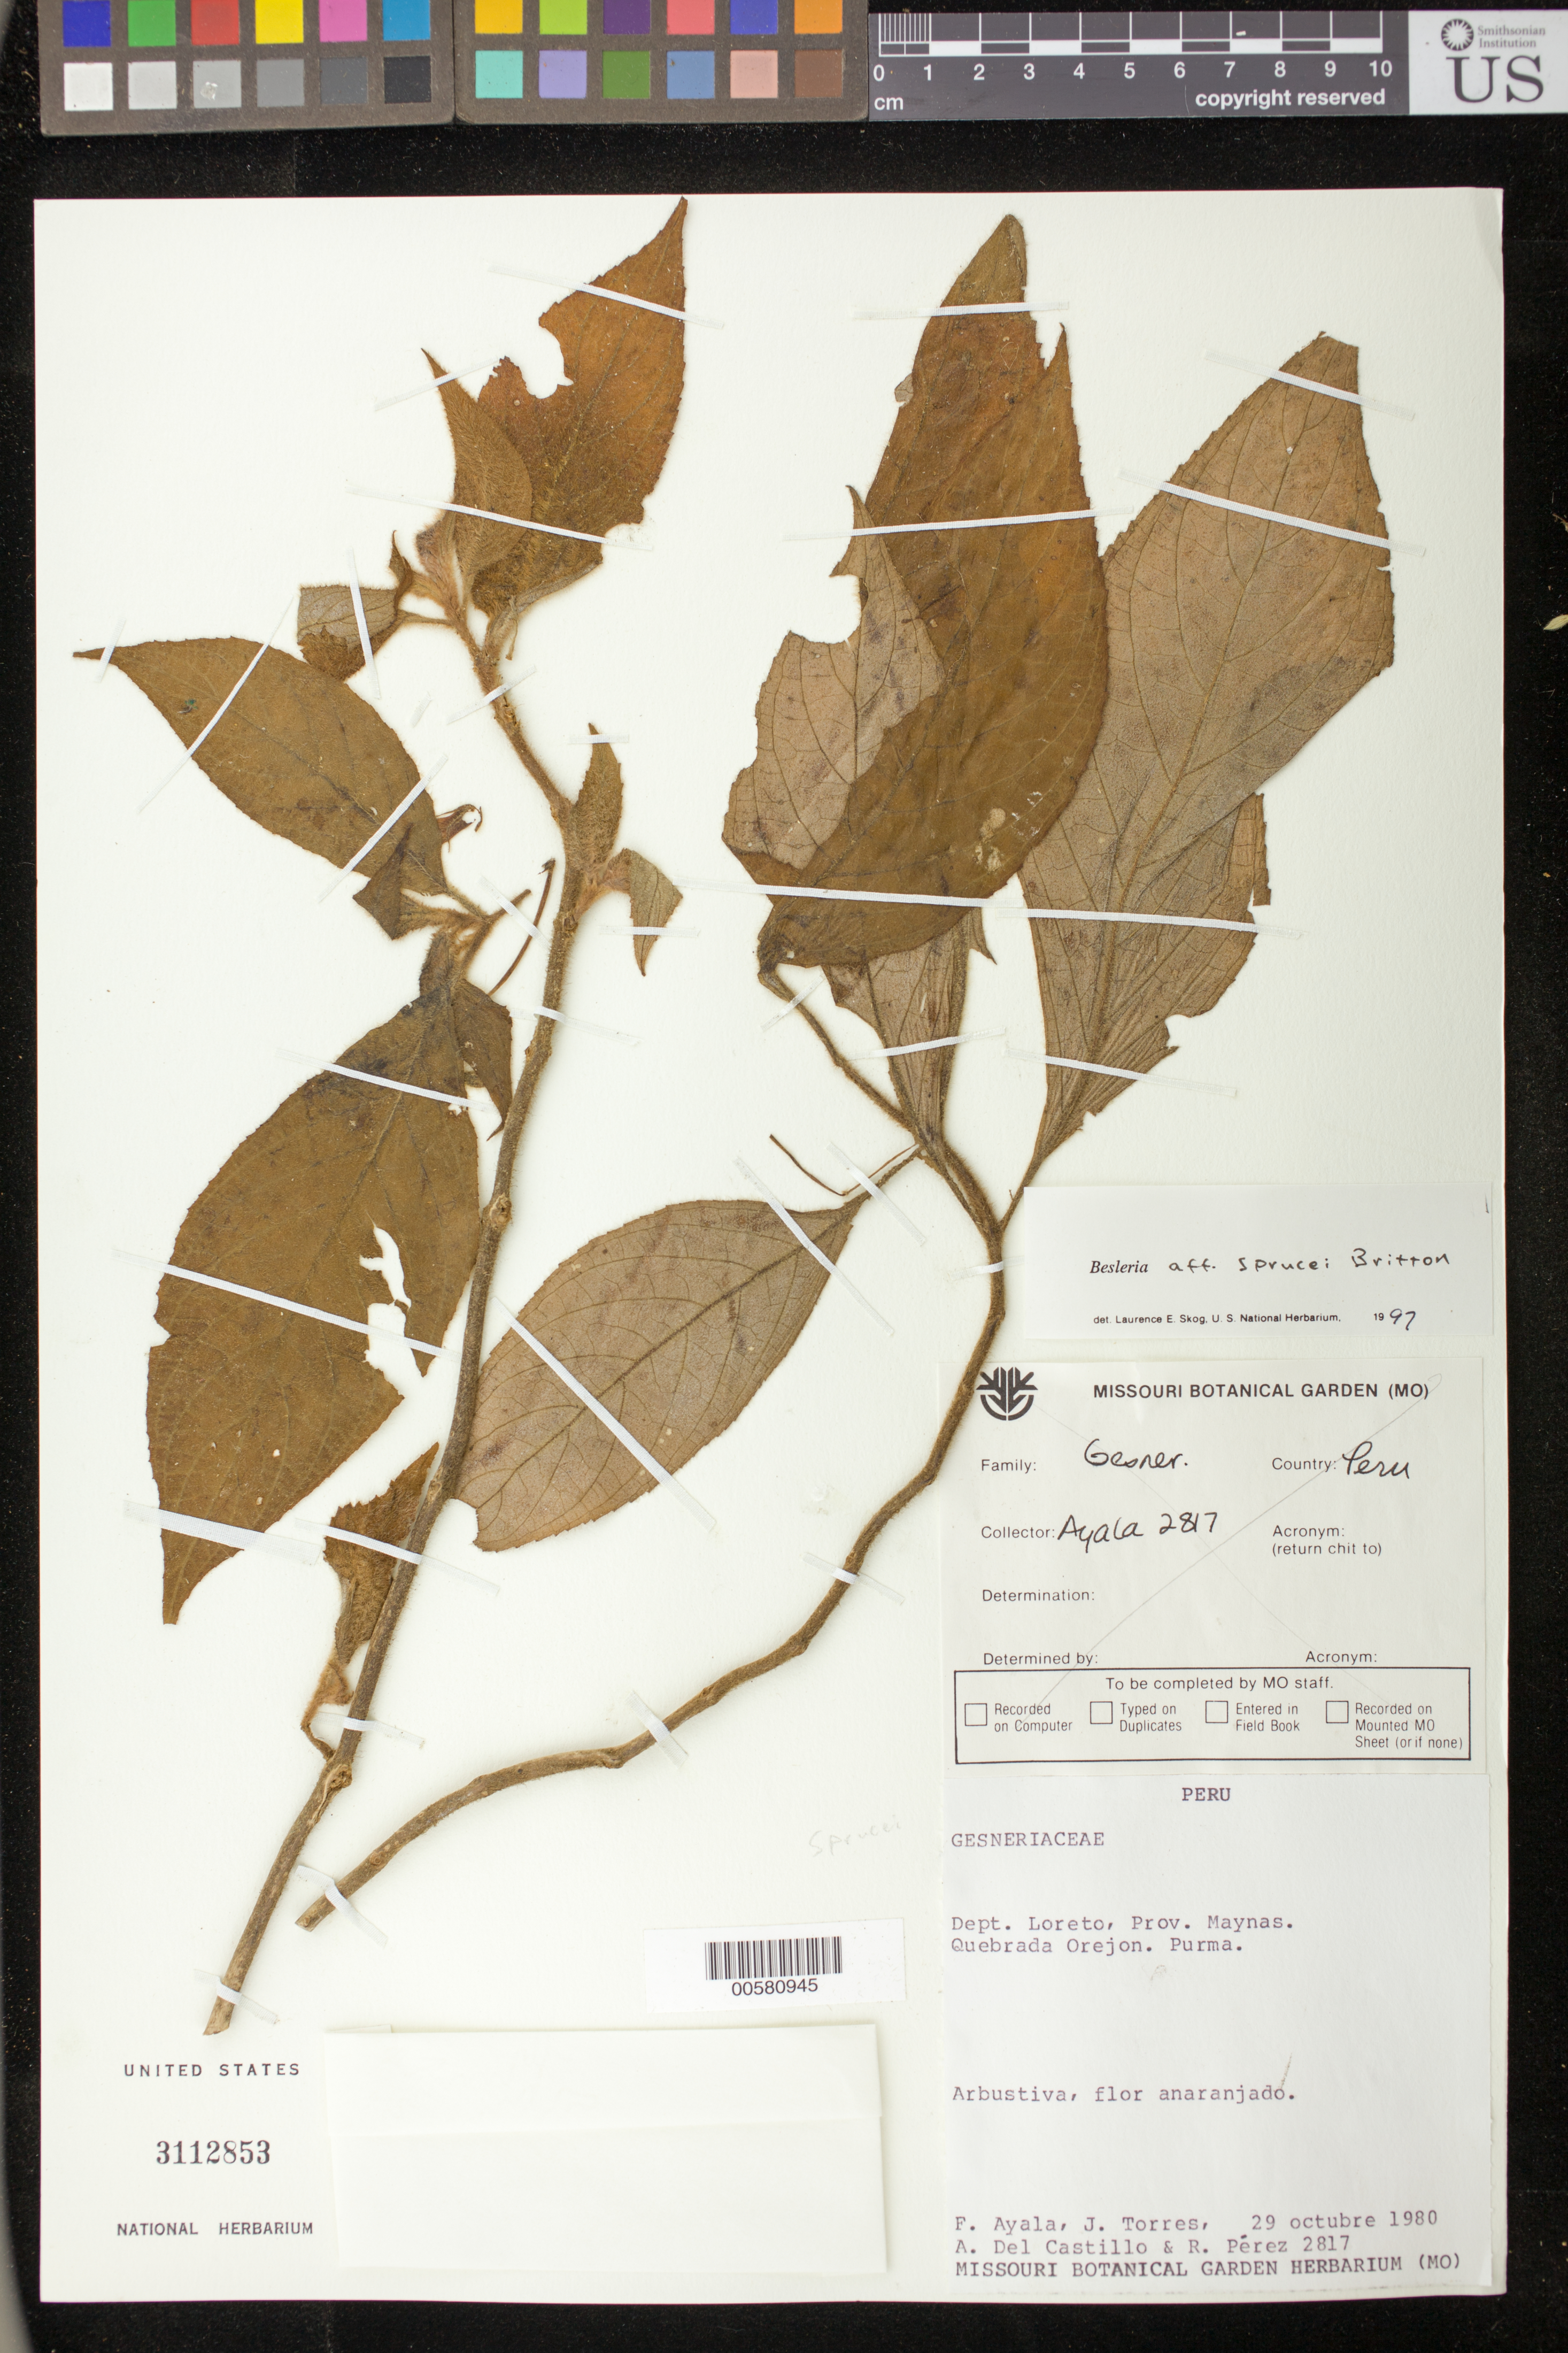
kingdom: Plantae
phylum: Tracheophyta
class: Magnoliopsida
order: Lamiales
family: Gesneriaceae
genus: Besleria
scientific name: Besleria sprucei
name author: Britton ex Rusby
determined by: Skog, Laurence E.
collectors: F. Ayala F., J. Torres, A. Del Castillo & R. Perez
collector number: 2817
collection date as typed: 29 Oct 1980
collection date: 1980-10-29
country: Peru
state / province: Loreto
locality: Prov. Maynas; Quebrada Orejon, Purma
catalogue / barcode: US 3112853